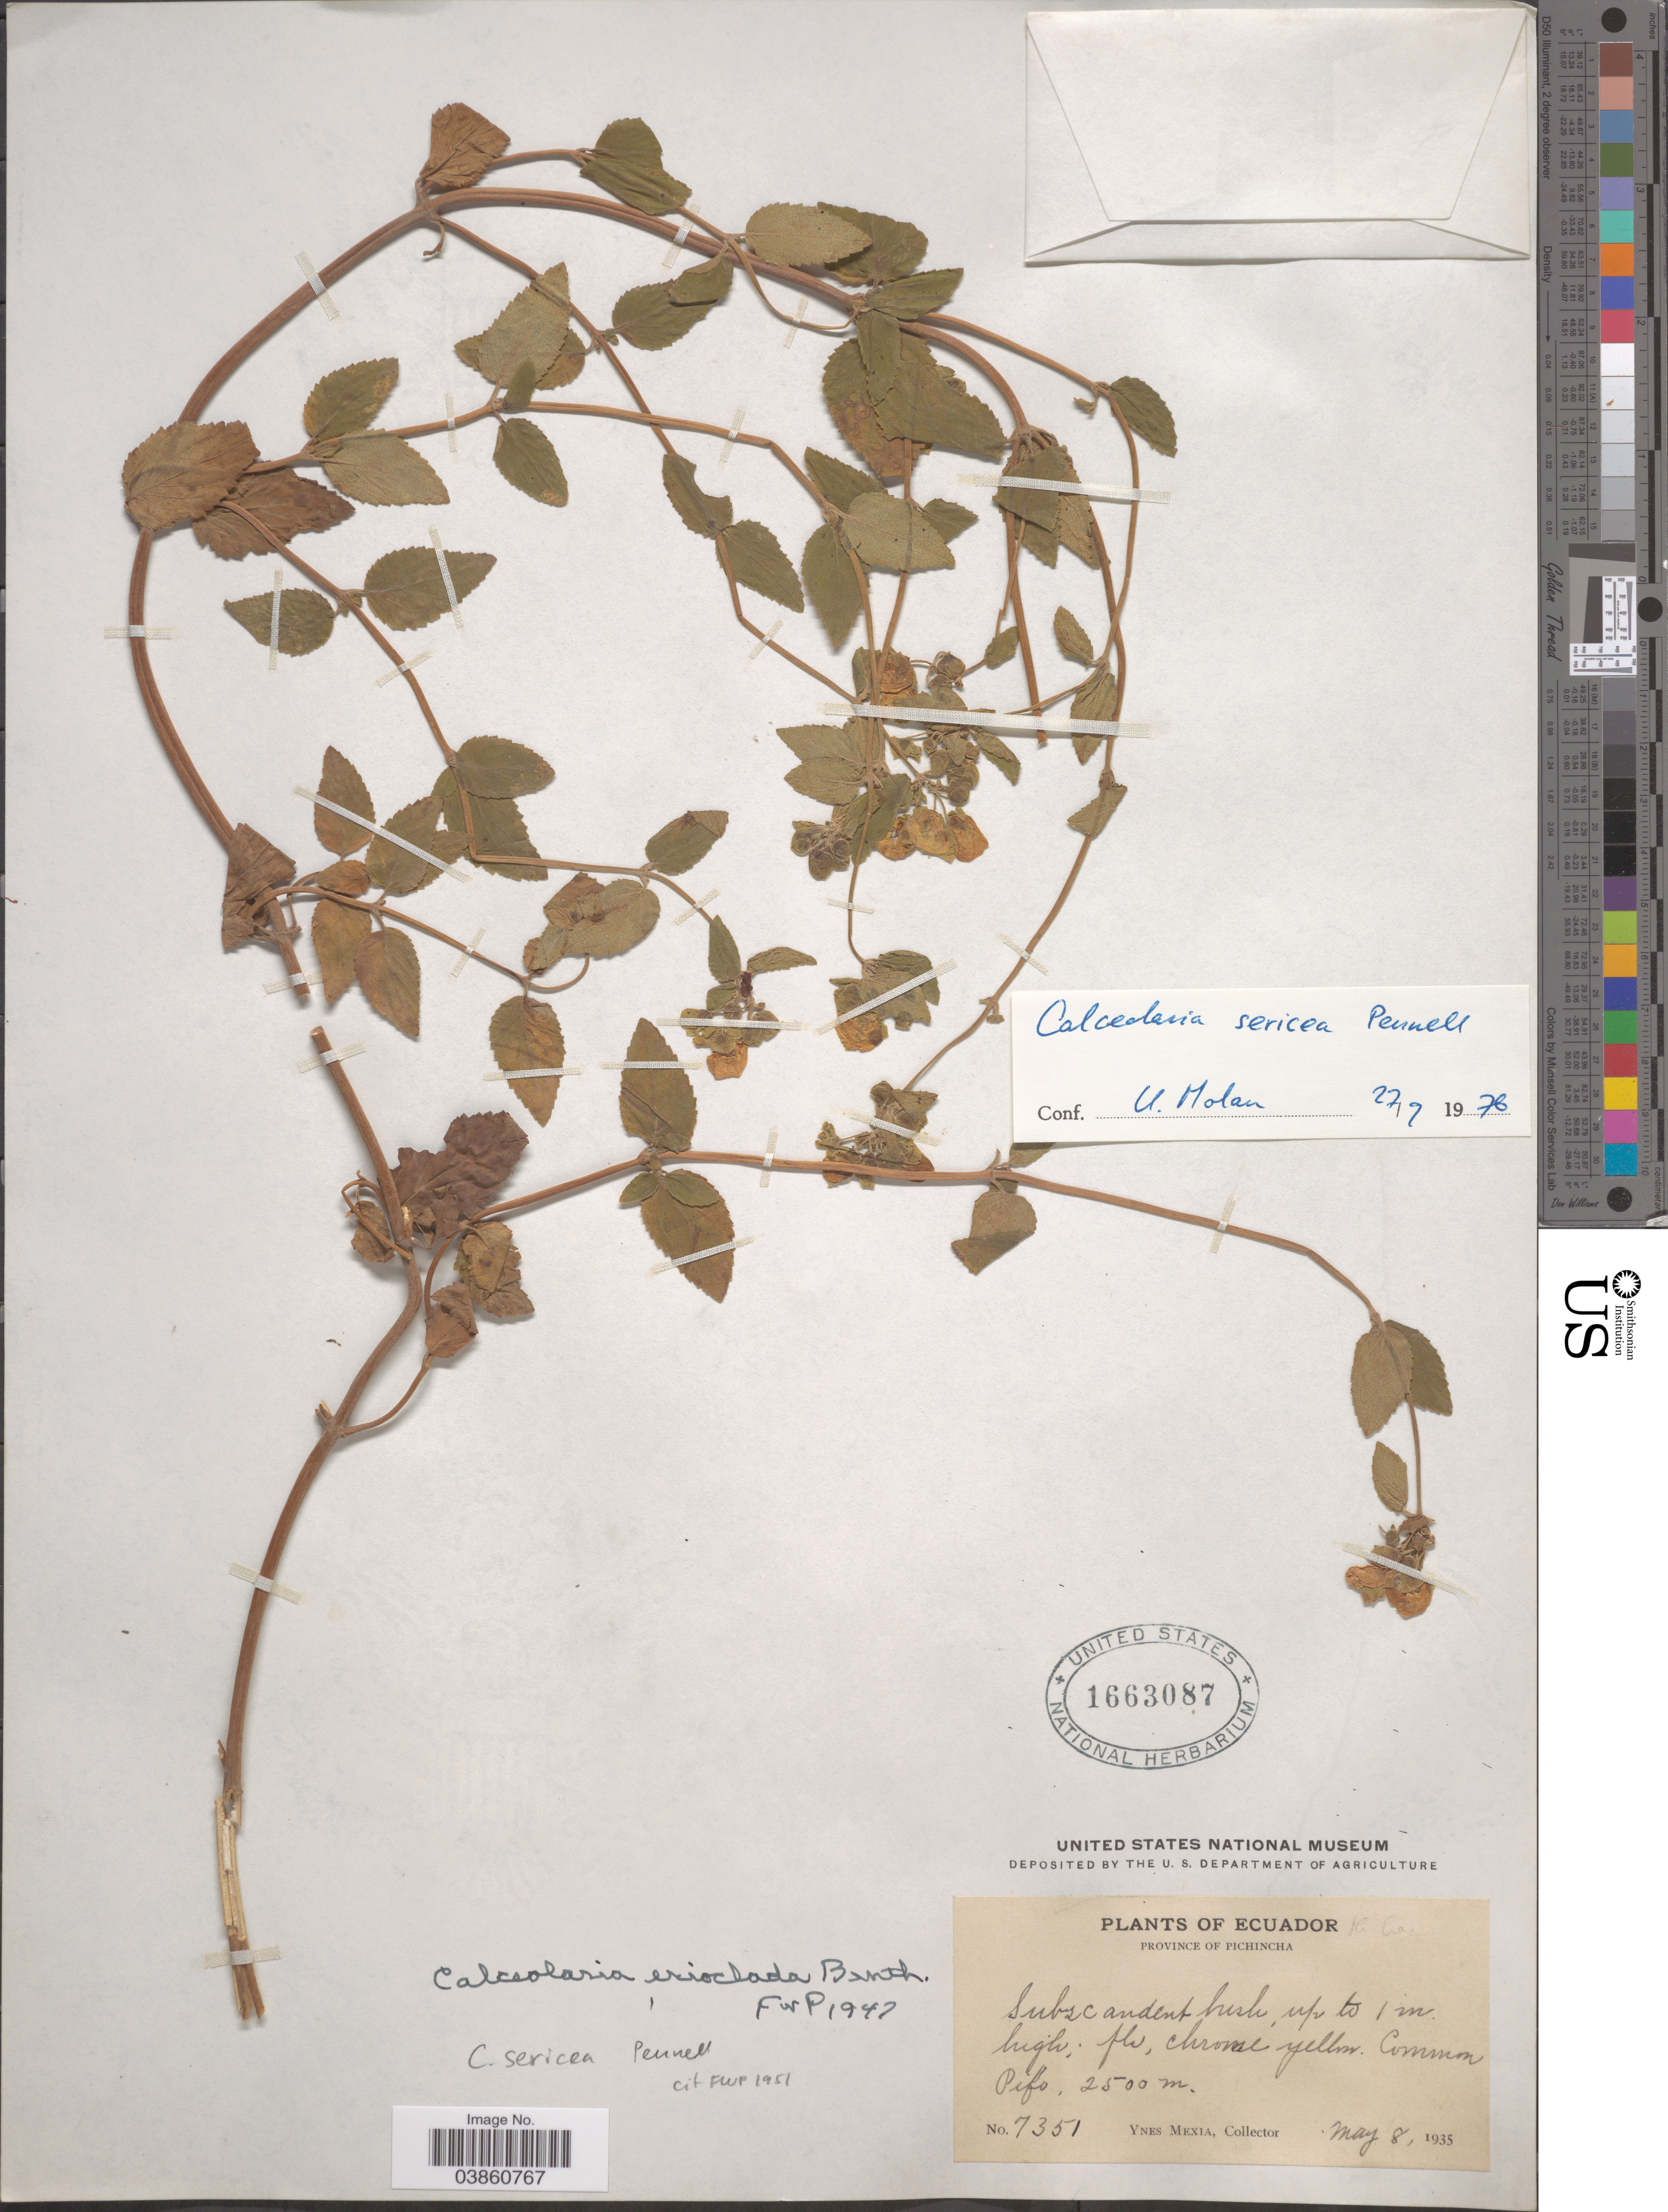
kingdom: Plantae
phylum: Tracheophyta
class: Magnoliopsida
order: Lamiales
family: Calceolariaceae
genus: Calceolaria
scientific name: Calceolaria sericea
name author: Pennell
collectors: Y. Mexia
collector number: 7351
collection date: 1935-05-08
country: Ecuador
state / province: Pichincha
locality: Pifo.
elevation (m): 2500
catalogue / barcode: US 1663087